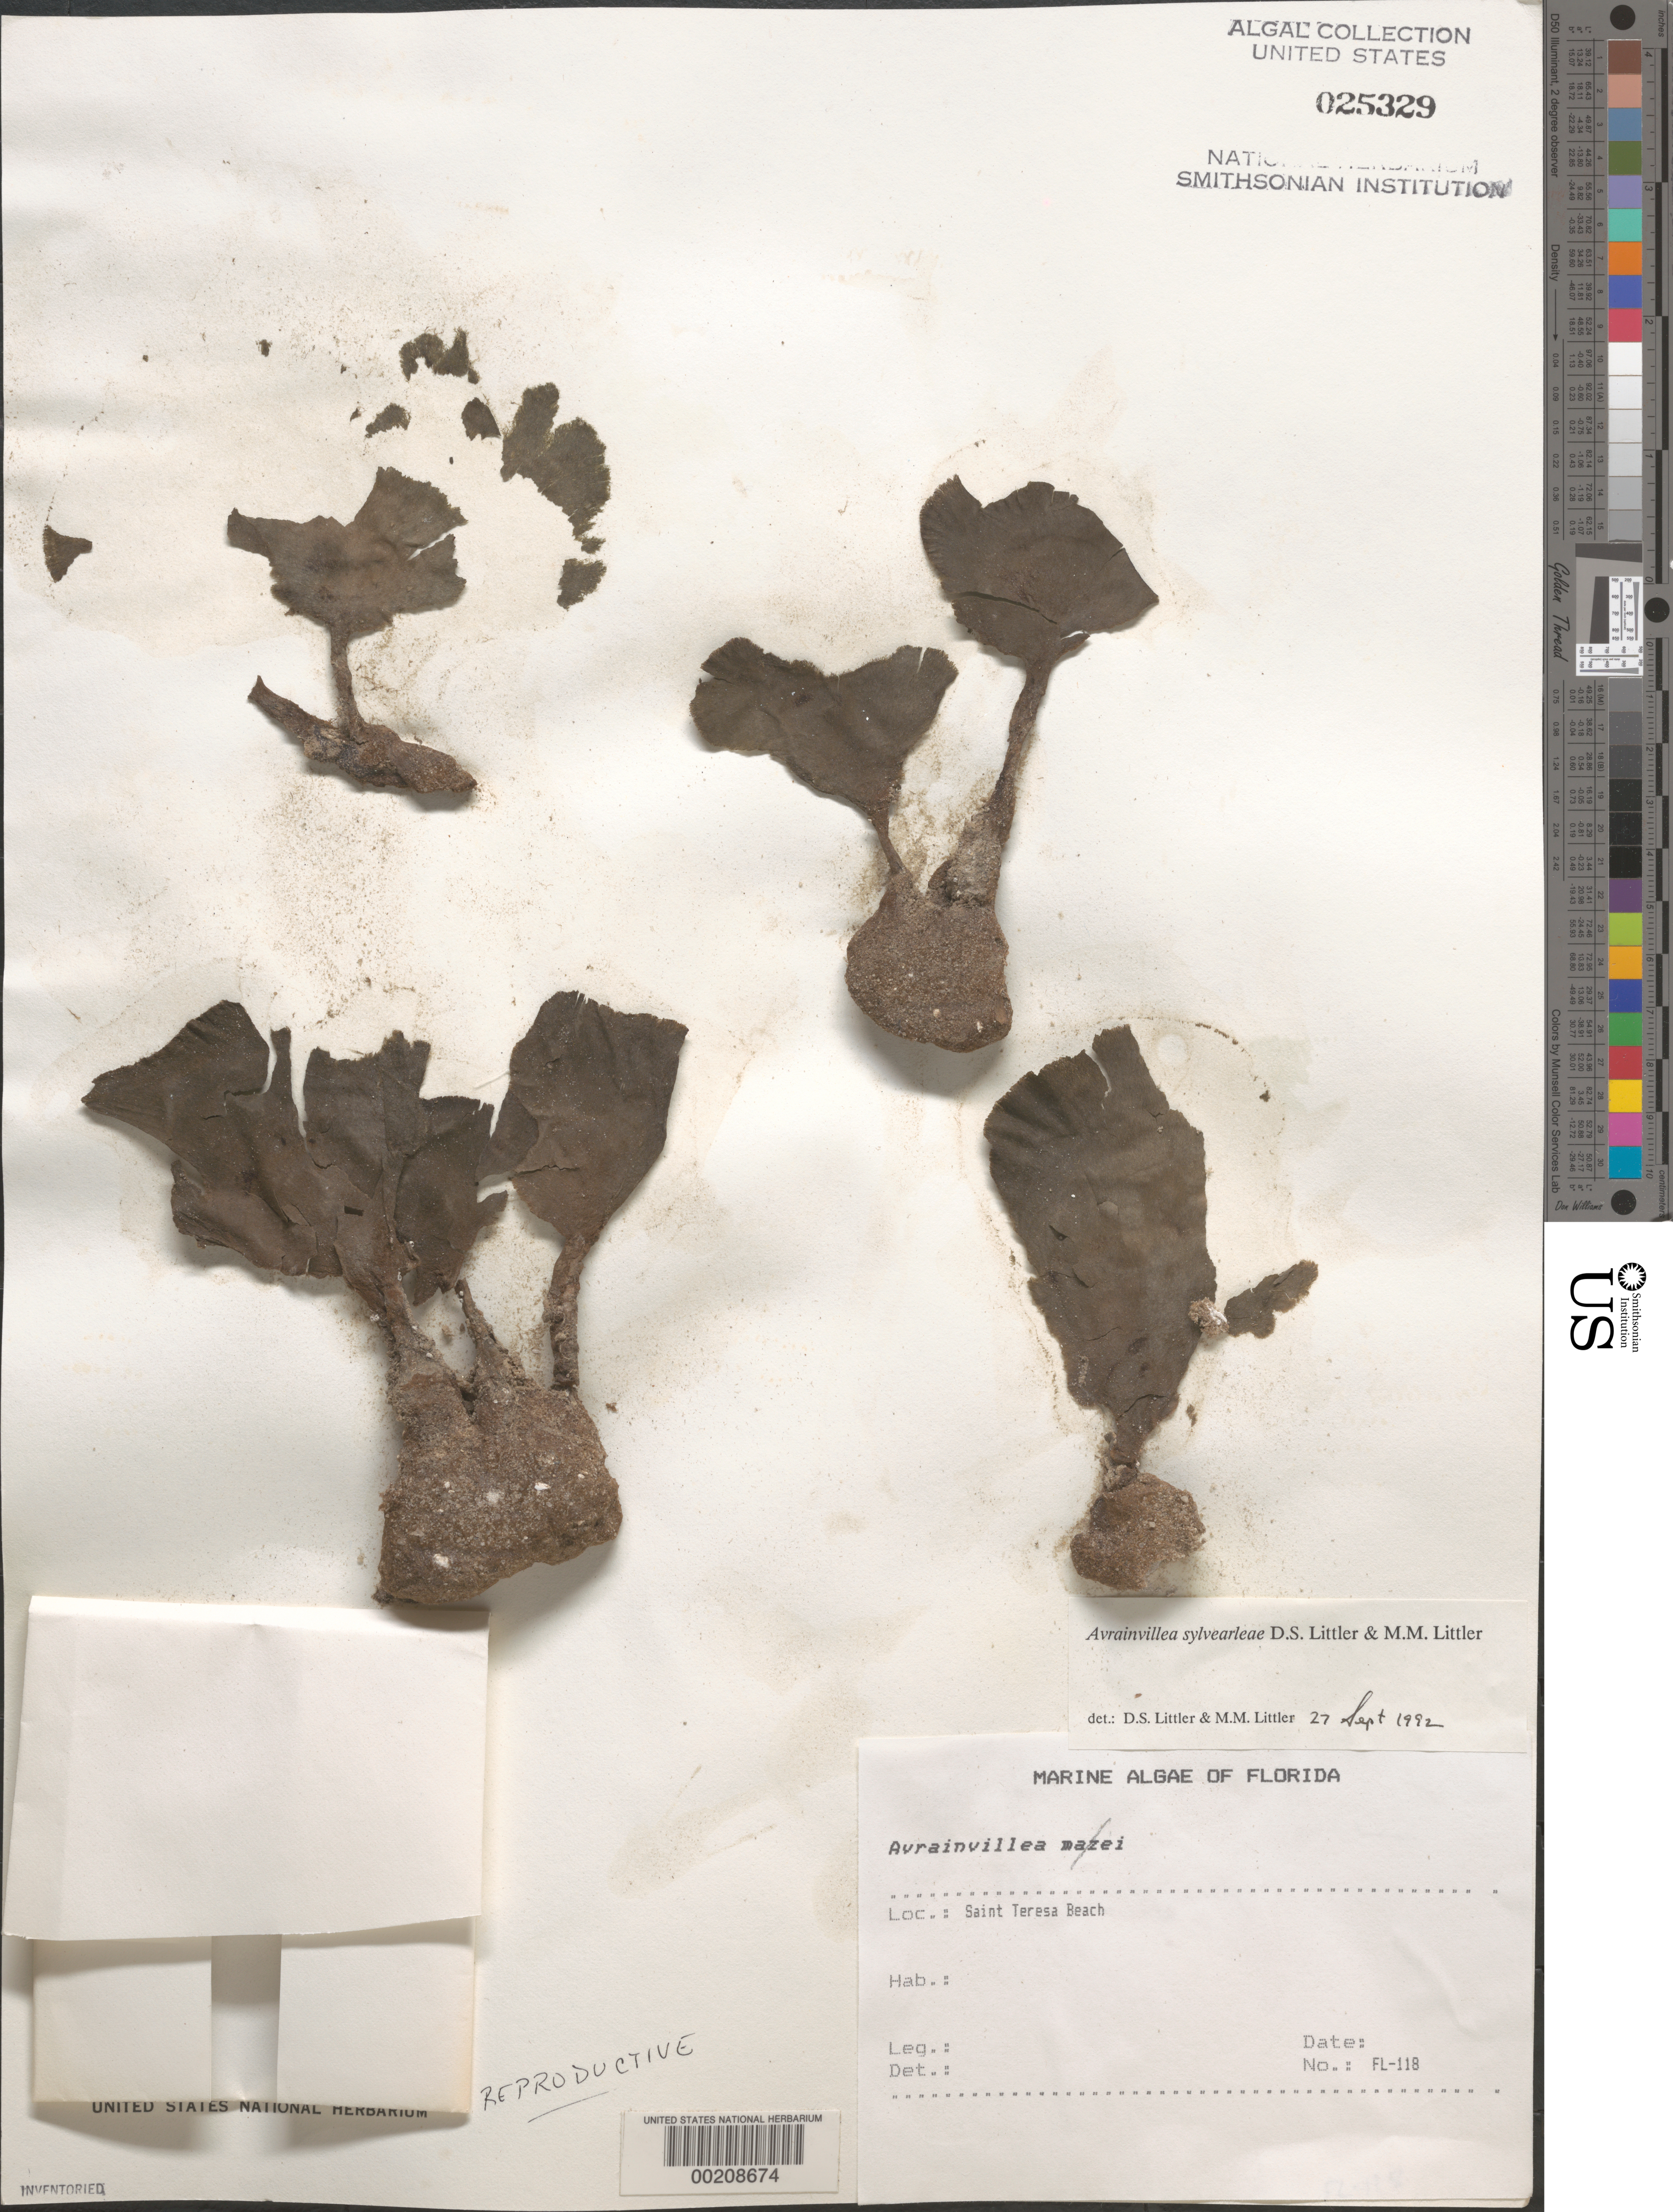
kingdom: Plantae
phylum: Chlorophyta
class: Ulvophyceae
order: Bryopsidales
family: Dichotomosiphonaceae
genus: Avrainvillea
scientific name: Avrainvillea sylvearleae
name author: D.S. Littler & Littler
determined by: Littler, D. S.; Littler, M. M.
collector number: FL-118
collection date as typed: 13 Dec 1978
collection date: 1978-12-13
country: United States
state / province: Florida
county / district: Franklin County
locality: Saint Teresa Beach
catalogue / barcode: US 25329